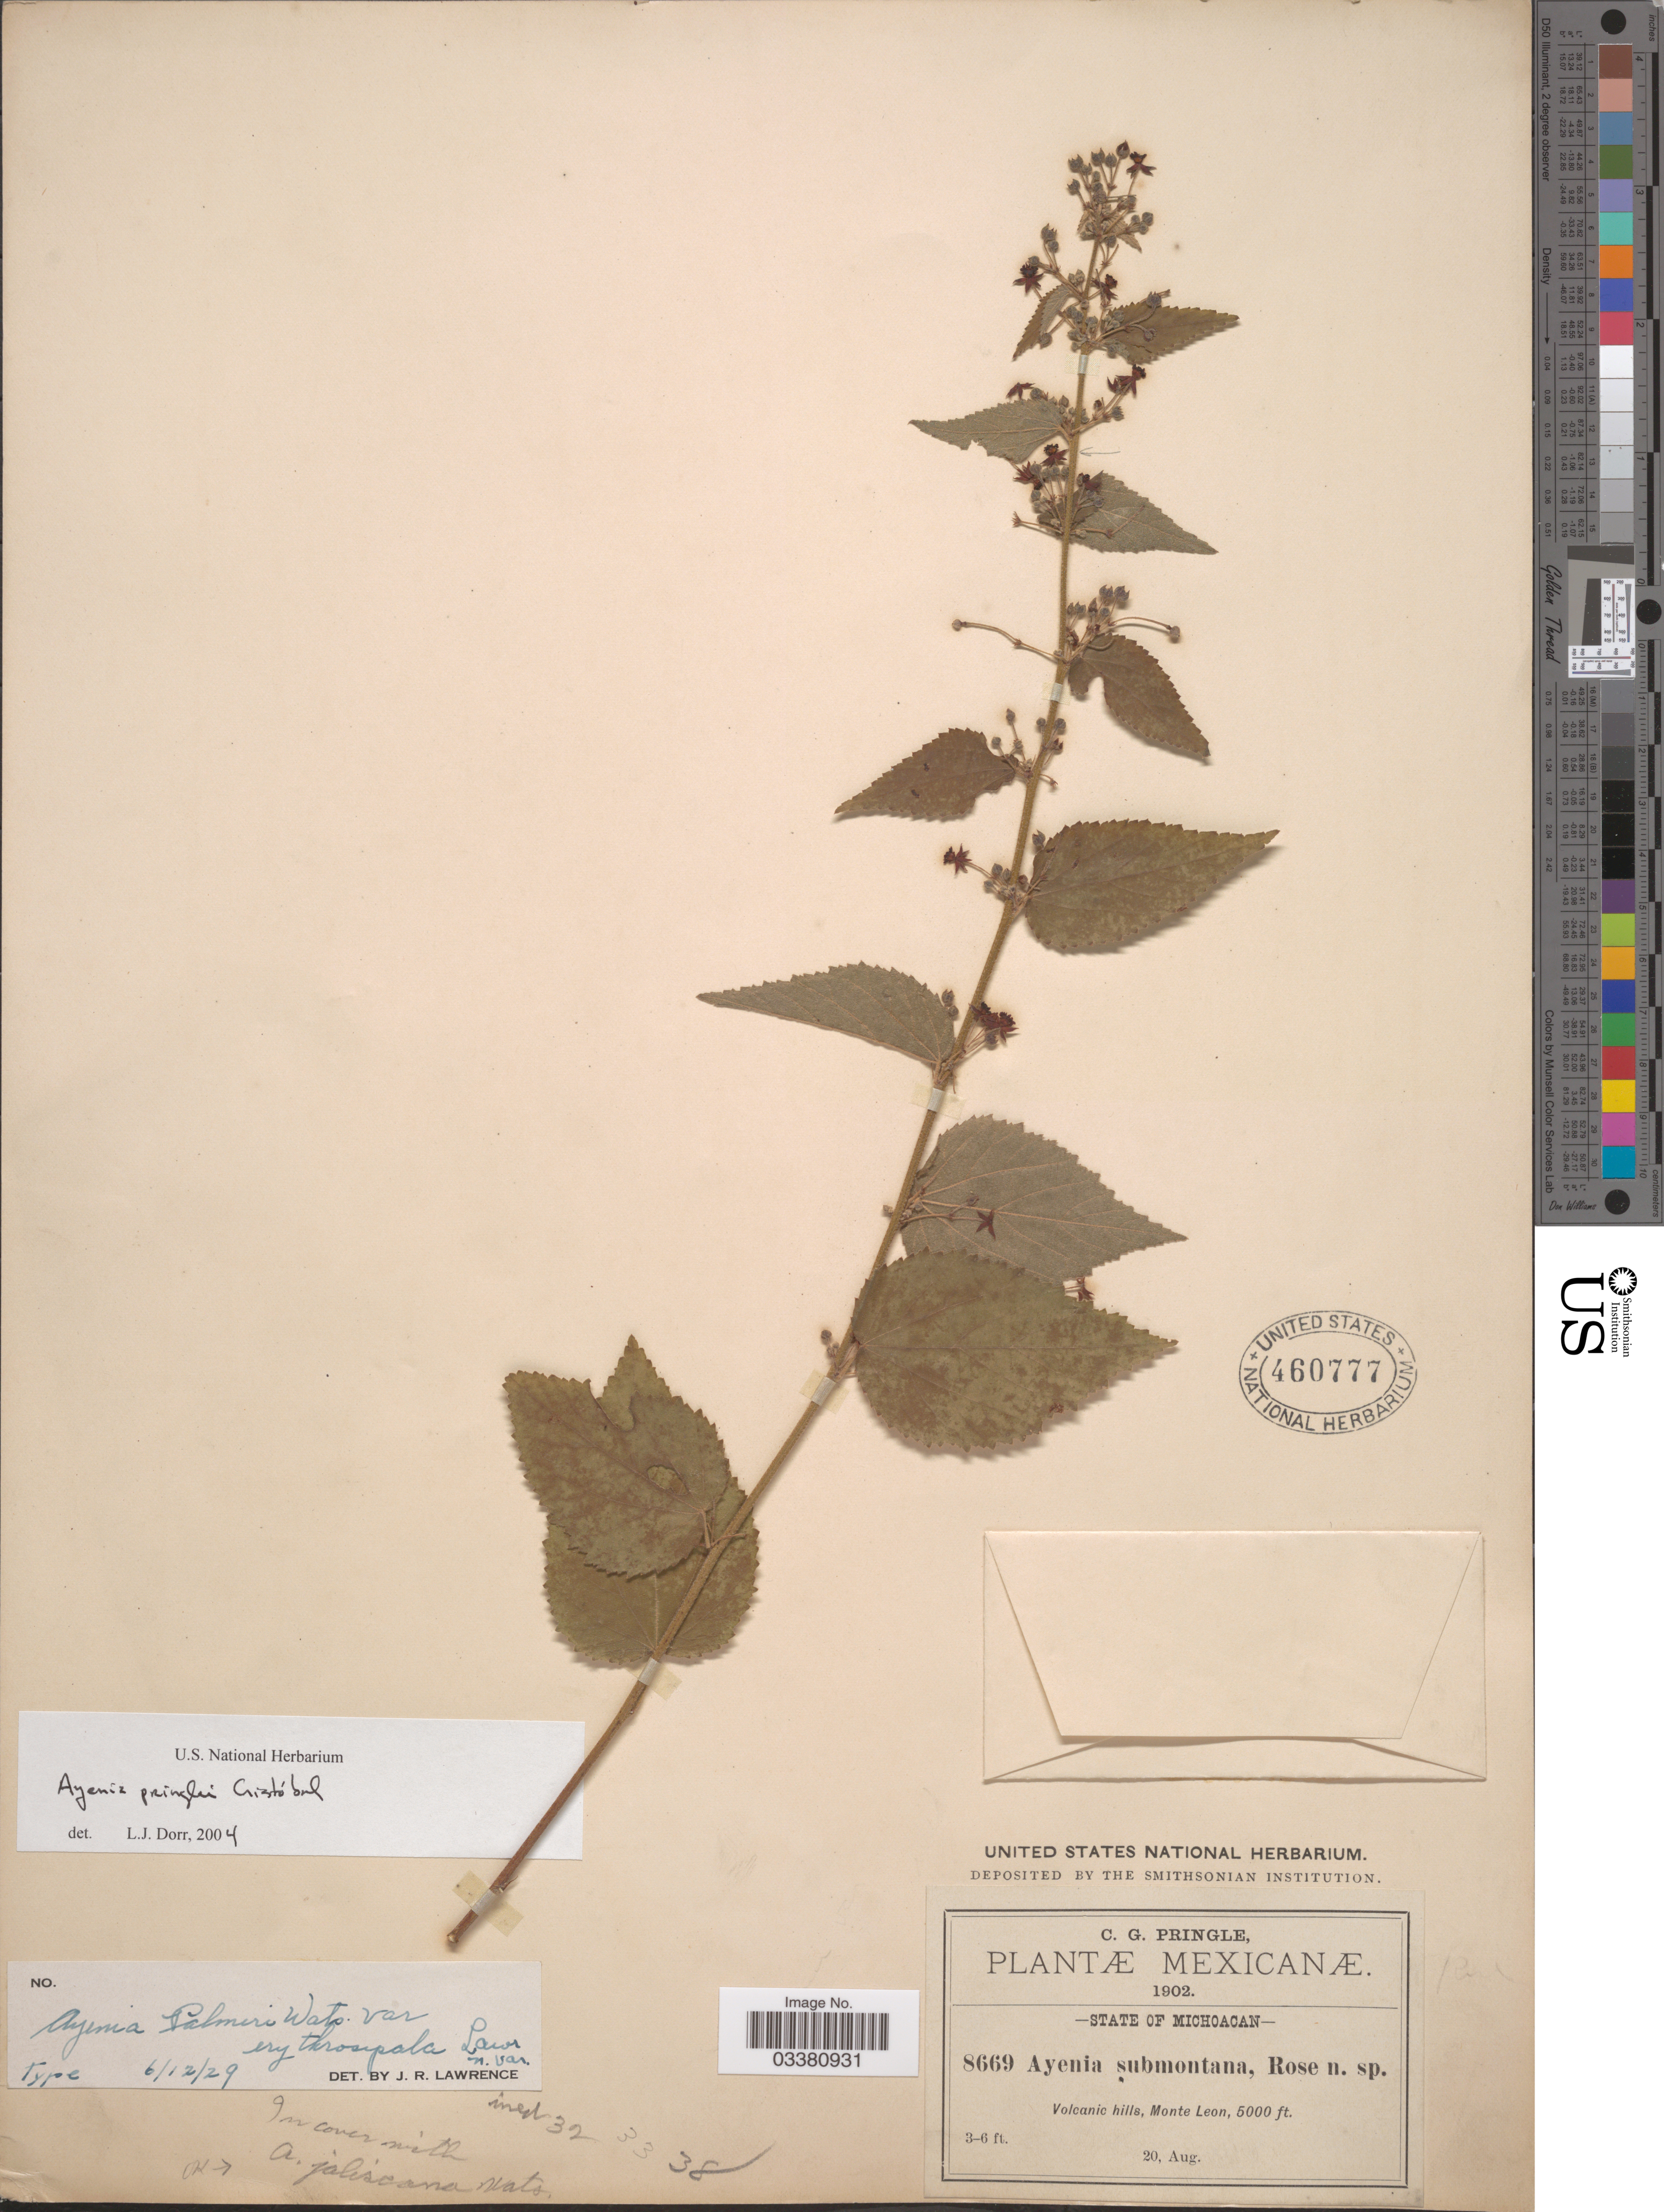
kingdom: Plantae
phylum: Tracheophyta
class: Magnoliopsida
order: Malvales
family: Malvaceae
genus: Ayenia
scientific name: Ayenia pringlei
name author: Cristóbal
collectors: C. G. Pringle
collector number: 8669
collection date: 1902-08-20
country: Mexico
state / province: Michoacán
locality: Volcanic hills, Monte Leon.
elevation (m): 1524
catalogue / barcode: US 460777